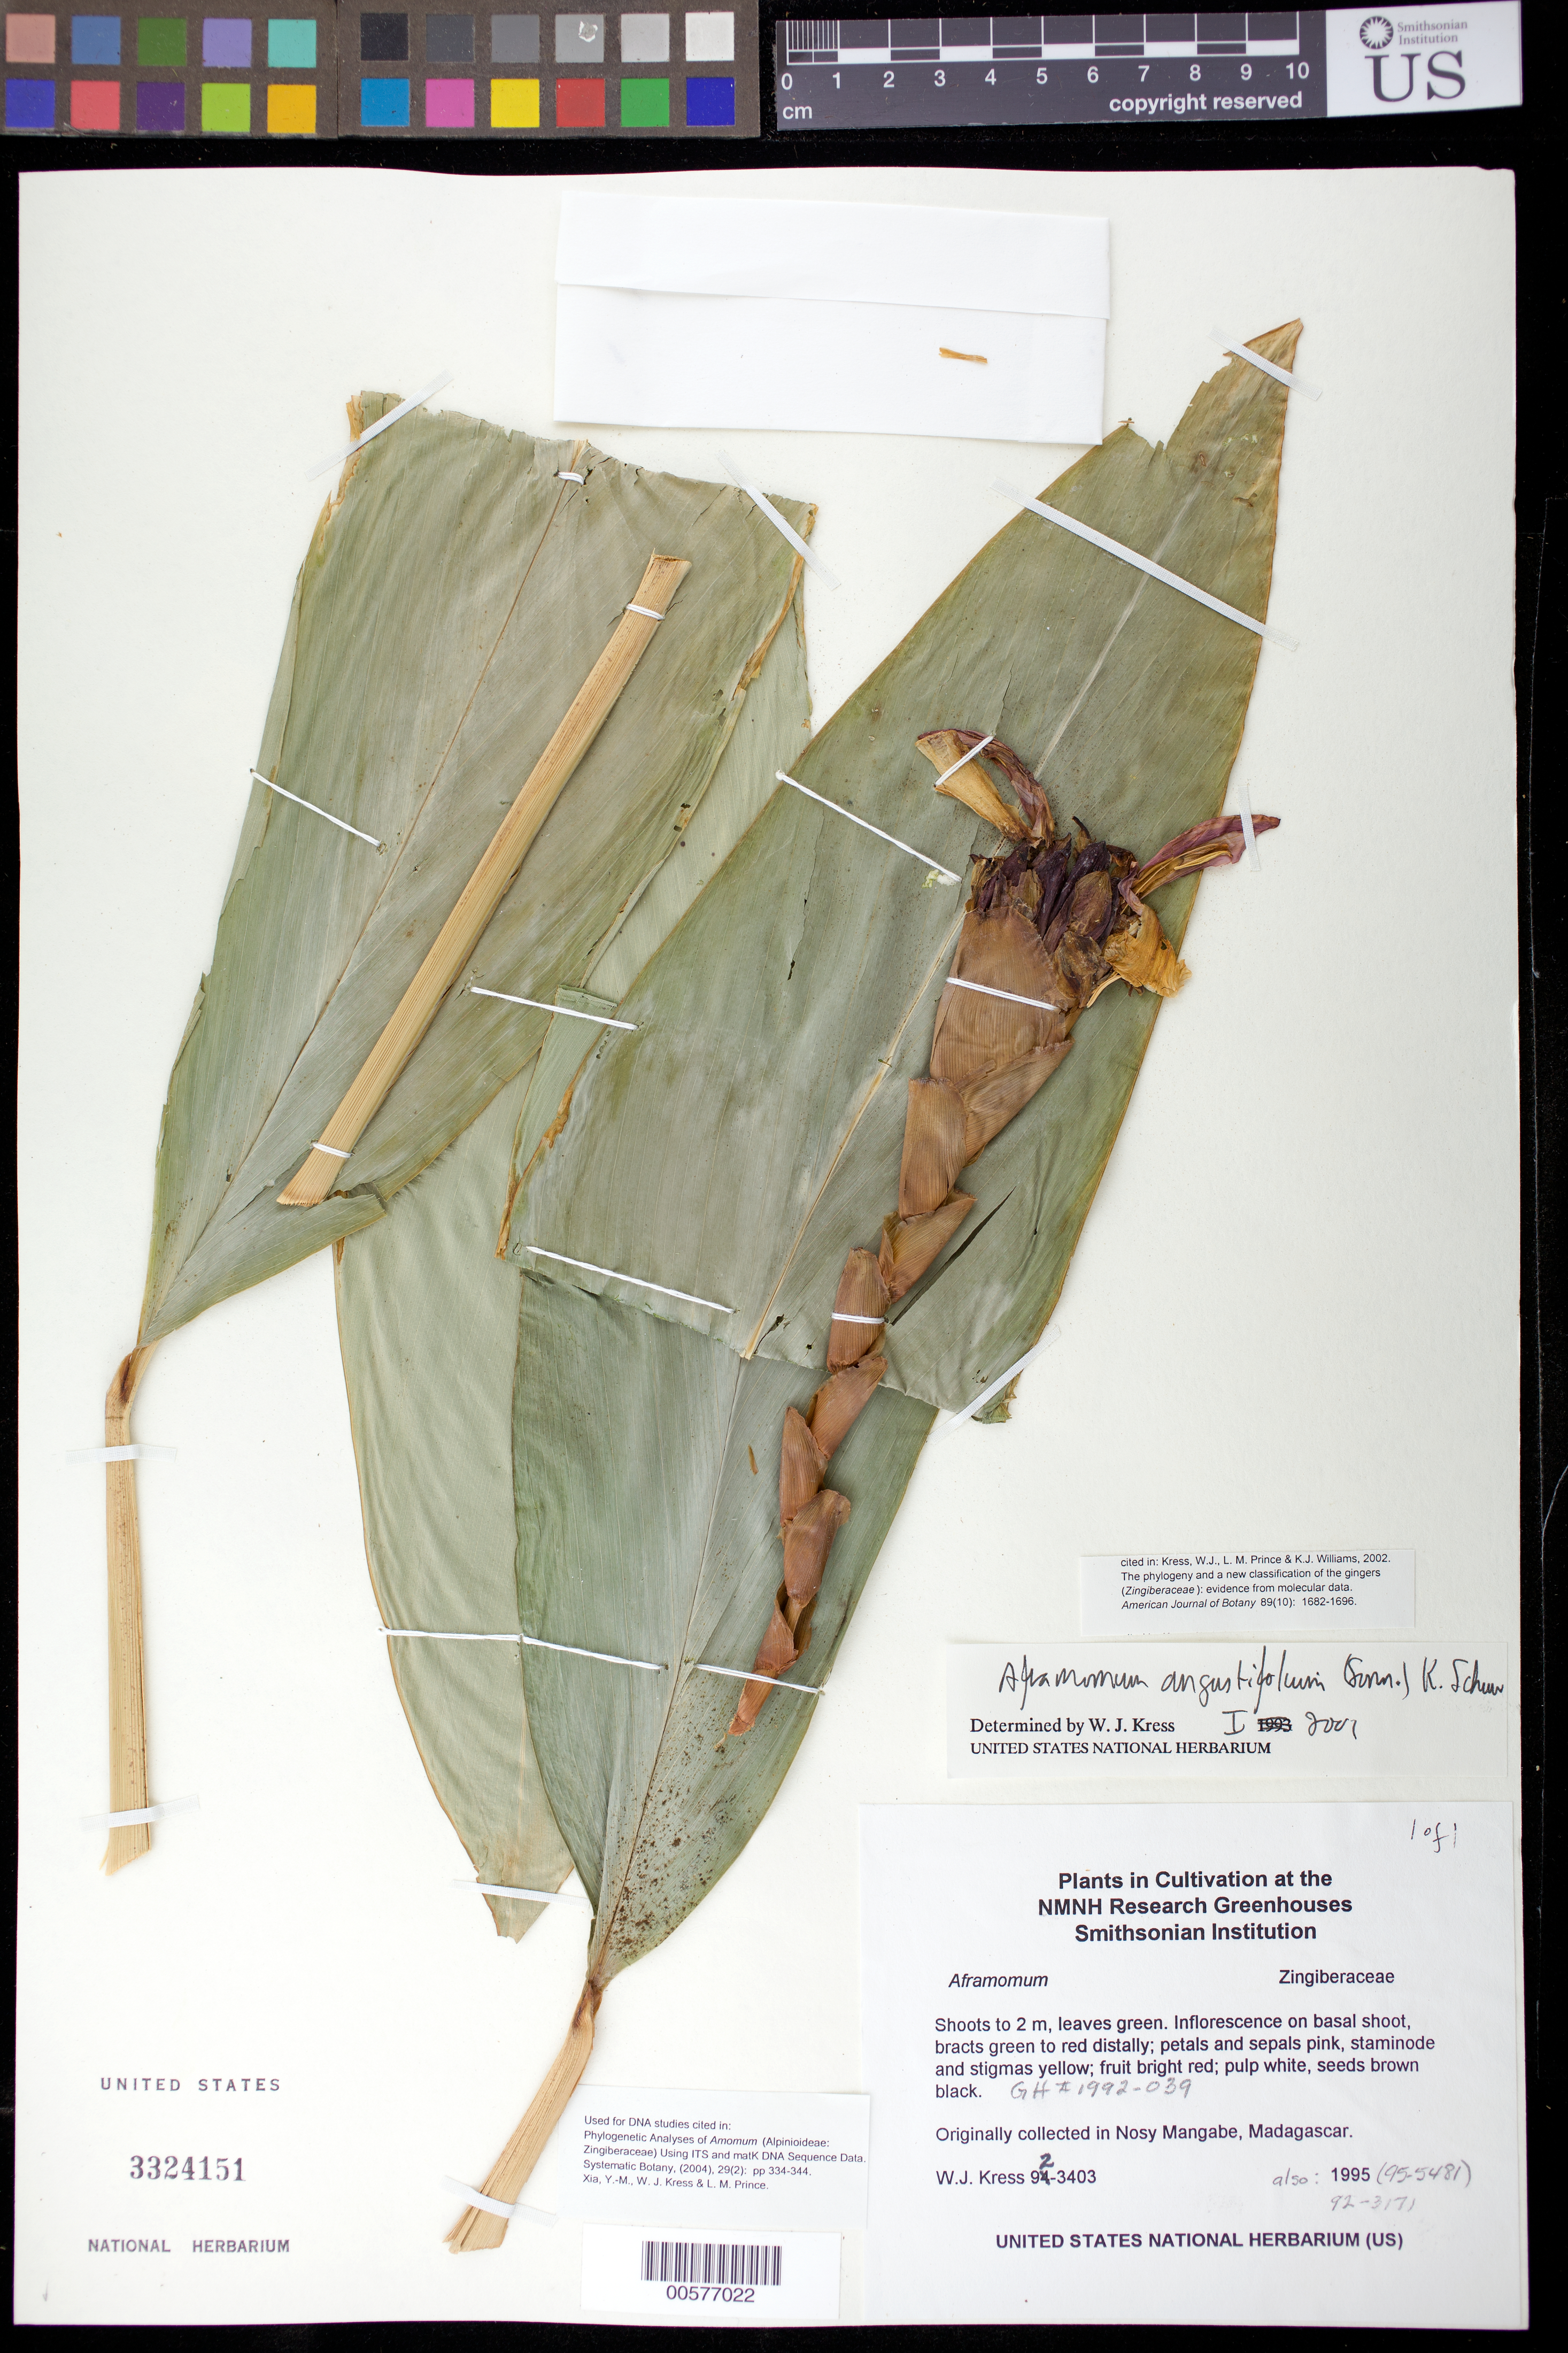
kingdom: Plantae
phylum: Tracheophyta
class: Liliopsida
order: Zingiberales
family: Zingiberaceae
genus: Aframomum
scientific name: Aframomum angustifolium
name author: (Sonn.) K. Schum.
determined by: Kress, W. J., (US), Smithsonian Institution - National Museum of Natural History (UNITED STATES)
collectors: W. J. Kress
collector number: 92-3403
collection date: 1995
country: United States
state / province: Maryland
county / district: Prince George's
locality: NMNH Botany Research Greenhouses. Suitland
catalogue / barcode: US 3324151